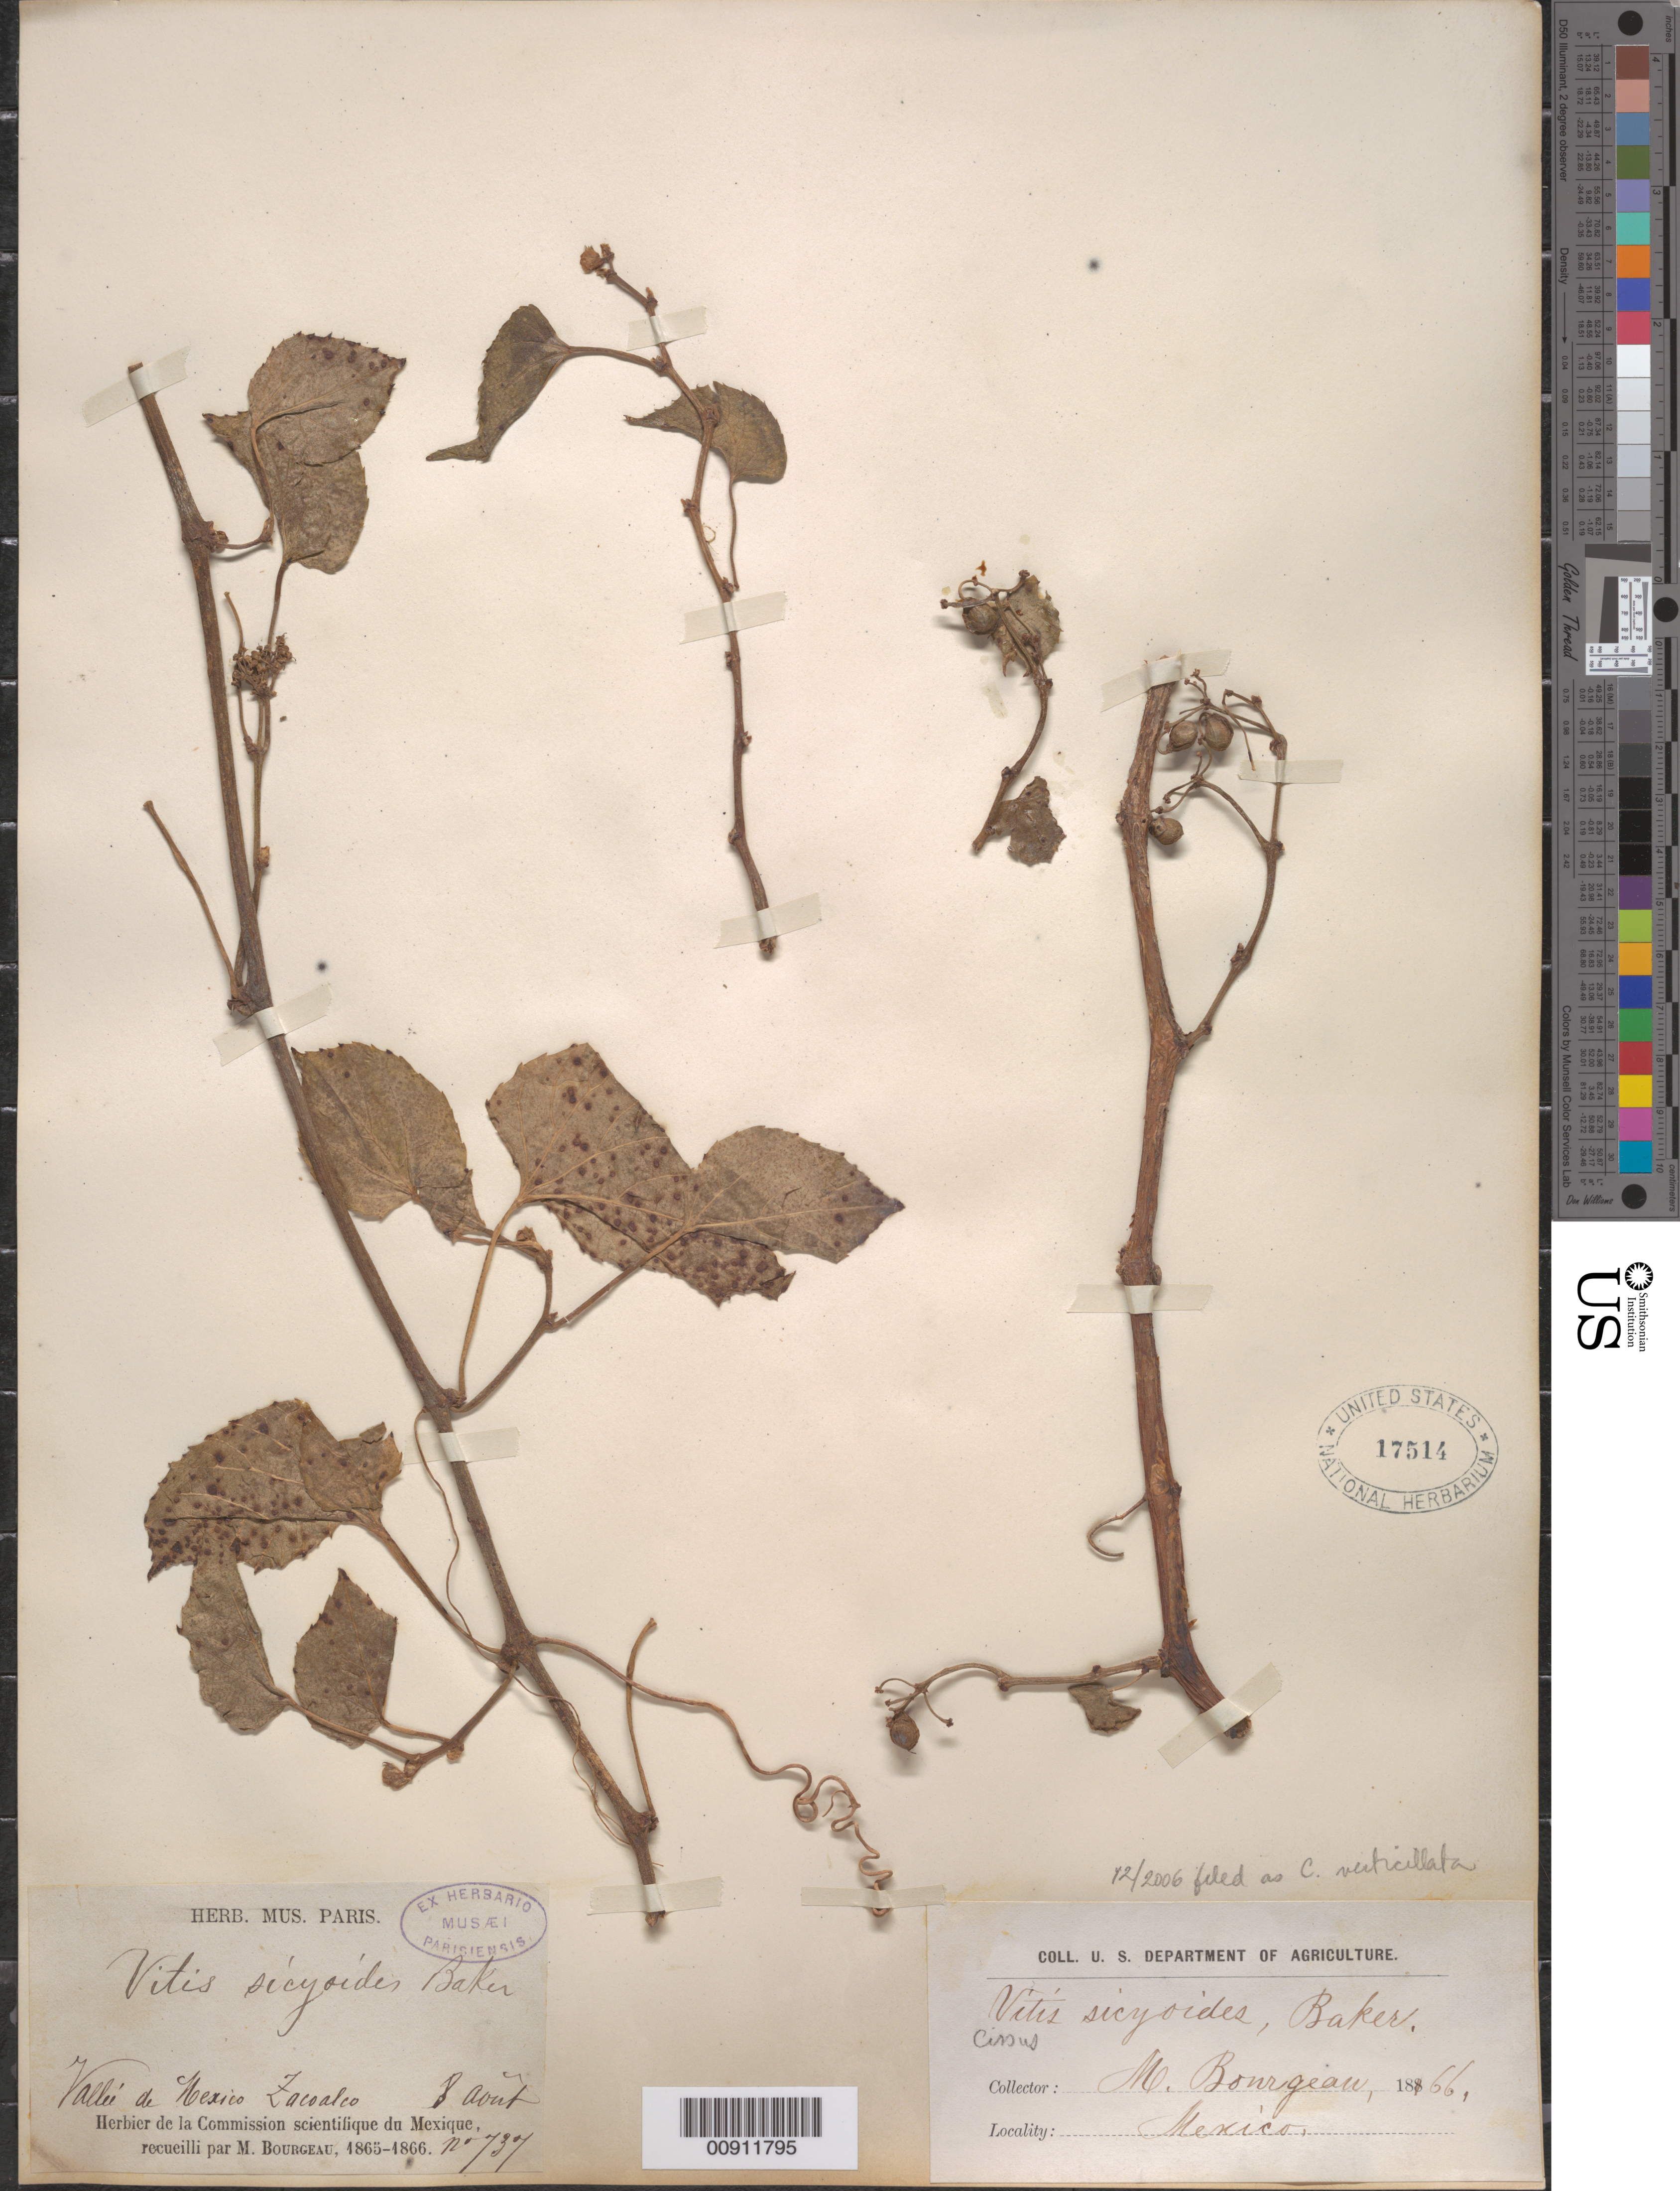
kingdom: Plantae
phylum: Tracheophyta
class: Magnoliopsida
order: Vitales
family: Vitaceae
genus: Cissus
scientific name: Cissus verticillata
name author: (L.) Nicolson & C.E. Jarvis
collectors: E. Bourgeau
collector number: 737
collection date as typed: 08 Aug 1866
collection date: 1866-08-08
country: Mexico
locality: Valleé de Mexico. Zacoalco.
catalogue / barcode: US 17514